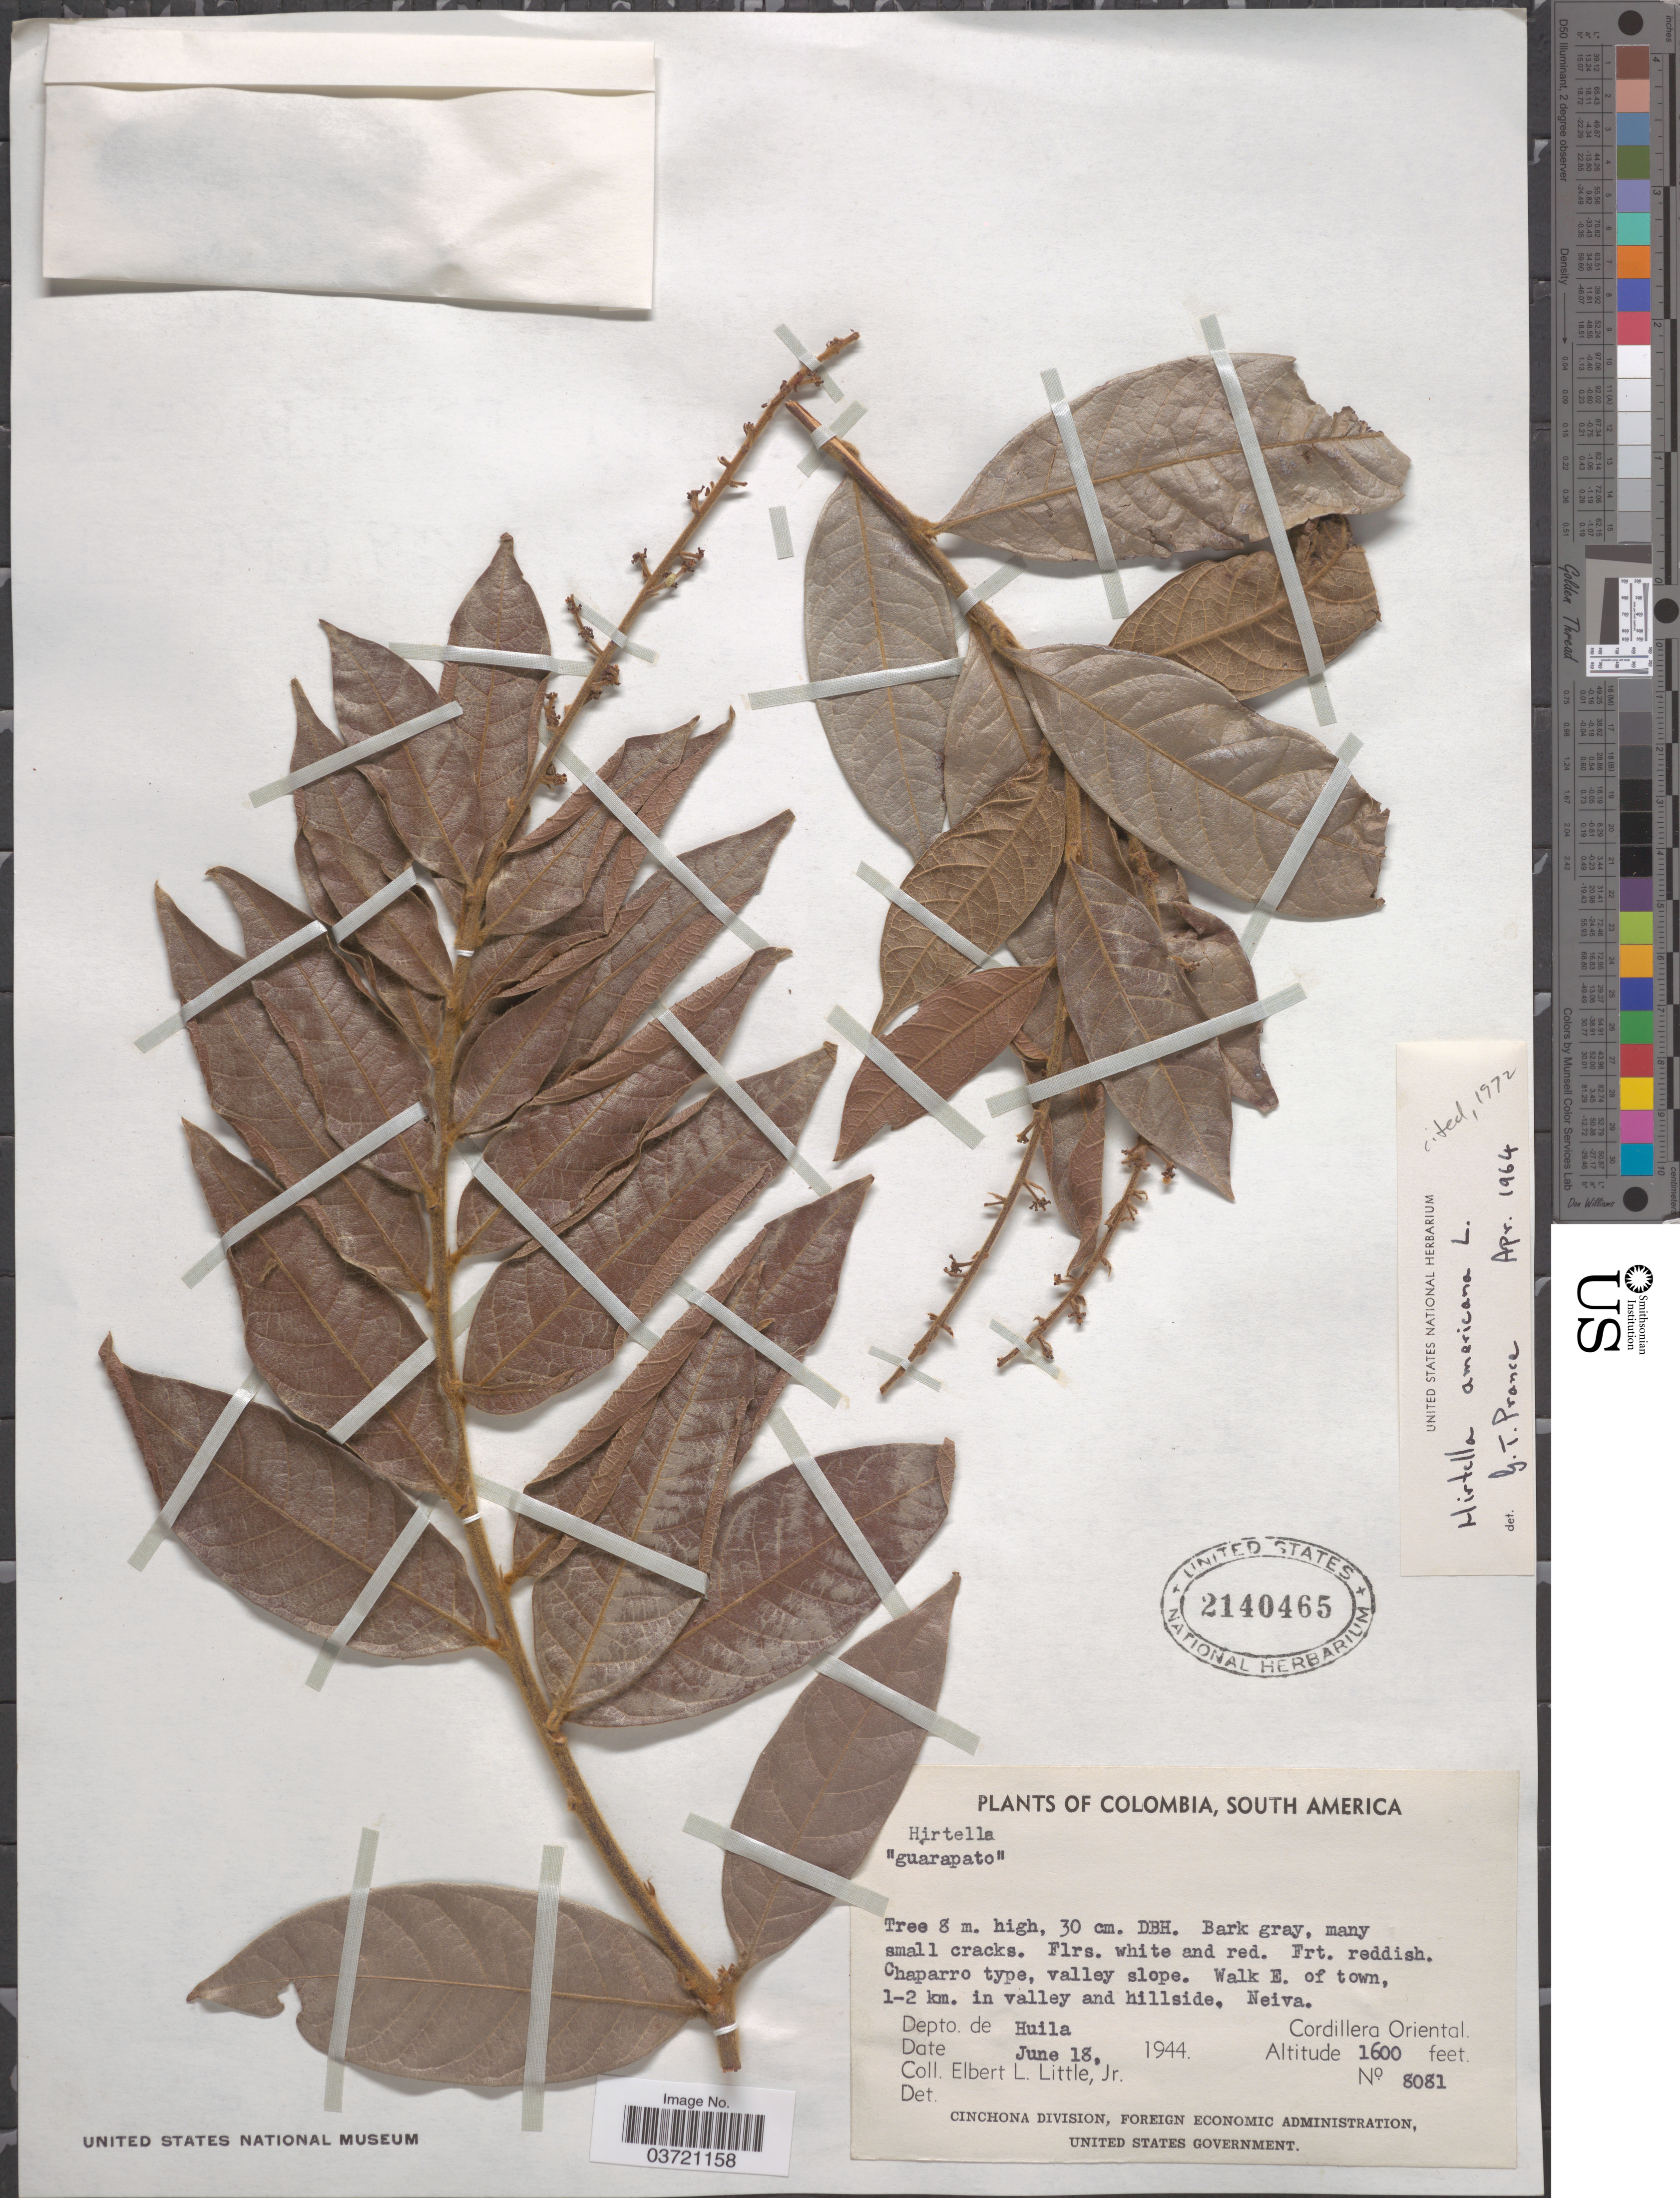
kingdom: Plantae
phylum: Tracheophyta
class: Magnoliopsida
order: Malpighiales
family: Chrysobalanaceae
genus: Hirtella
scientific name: Hirtella americana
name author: L.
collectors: E. L. Little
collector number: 8081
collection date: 1944-06-18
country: Colombia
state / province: Huila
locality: Chaparro type, valley slope. Walk E. of town, 1-2 km. in valley and hillside. Neiva. Depto. de Huila. Cordillera Oriental.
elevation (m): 488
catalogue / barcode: US 2140465